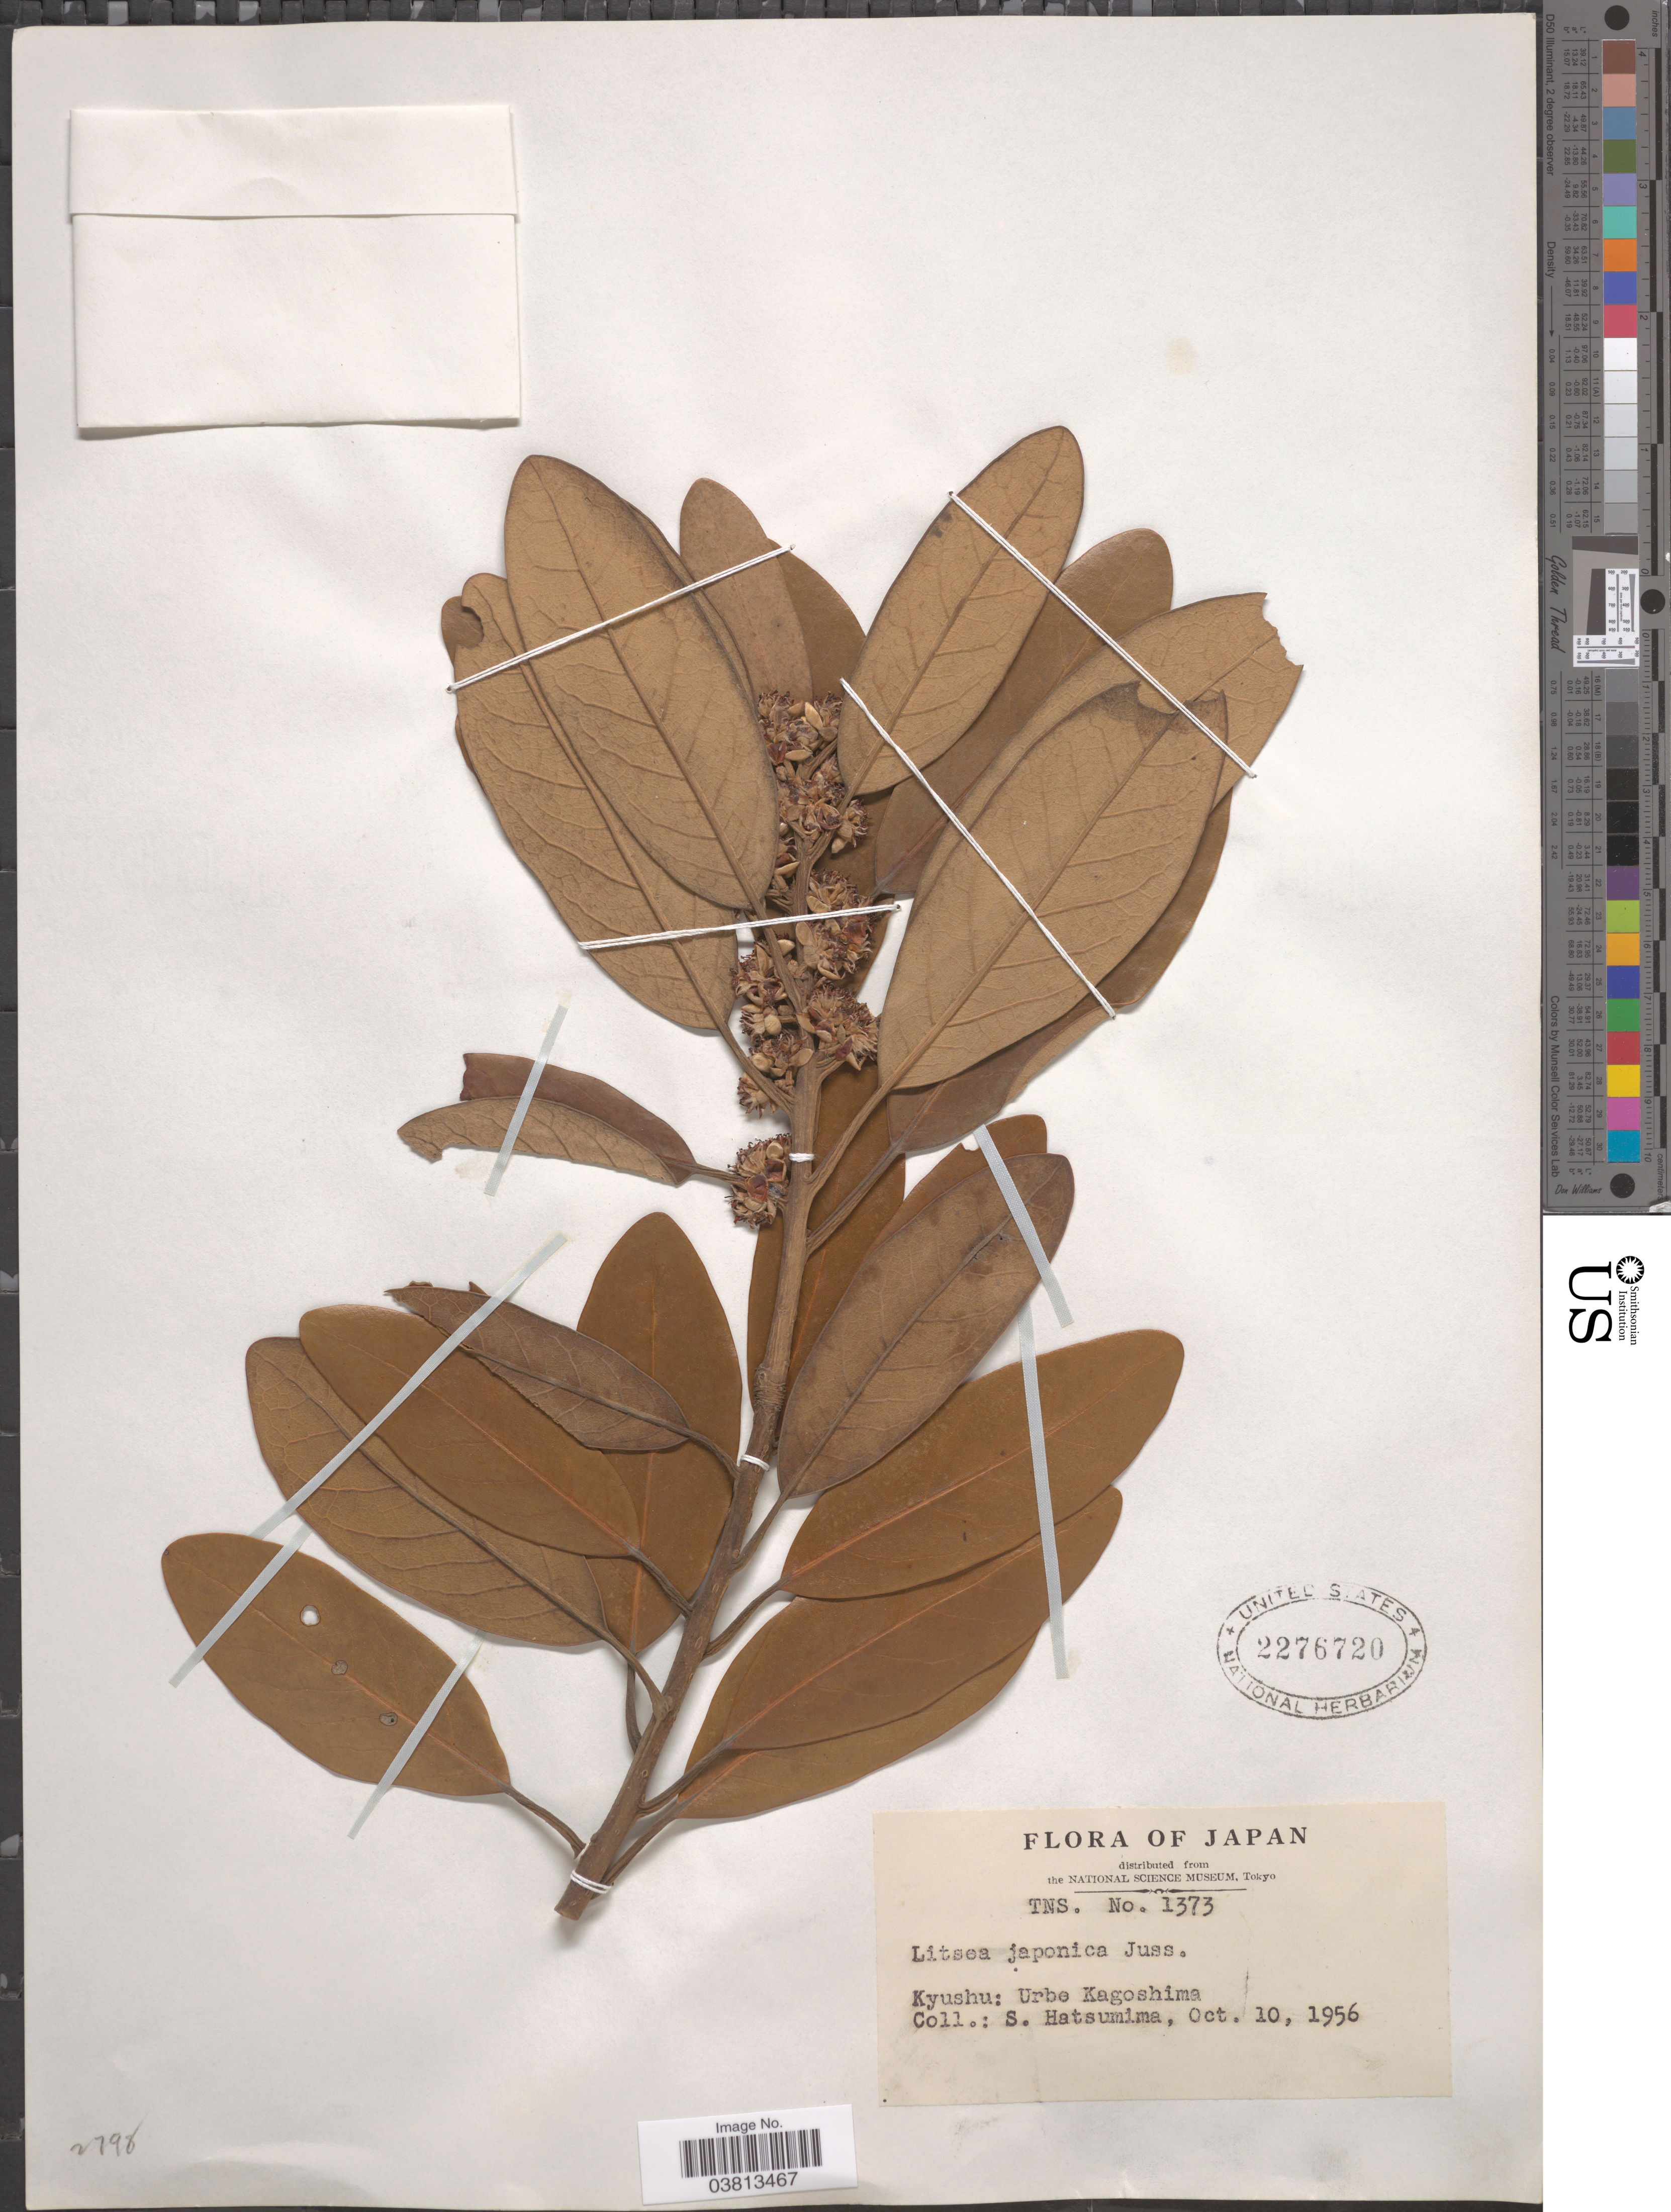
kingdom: Plantae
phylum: Tracheophyta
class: Magnoliopsida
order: Laurales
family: Lauraceae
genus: Litsea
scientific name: Litsea japonica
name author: (Thunb.) Juss.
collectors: S. Hatsumima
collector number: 1373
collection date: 1956-10-10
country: Japan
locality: Kyushu: Urbe Kagoshima.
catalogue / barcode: US 2276720